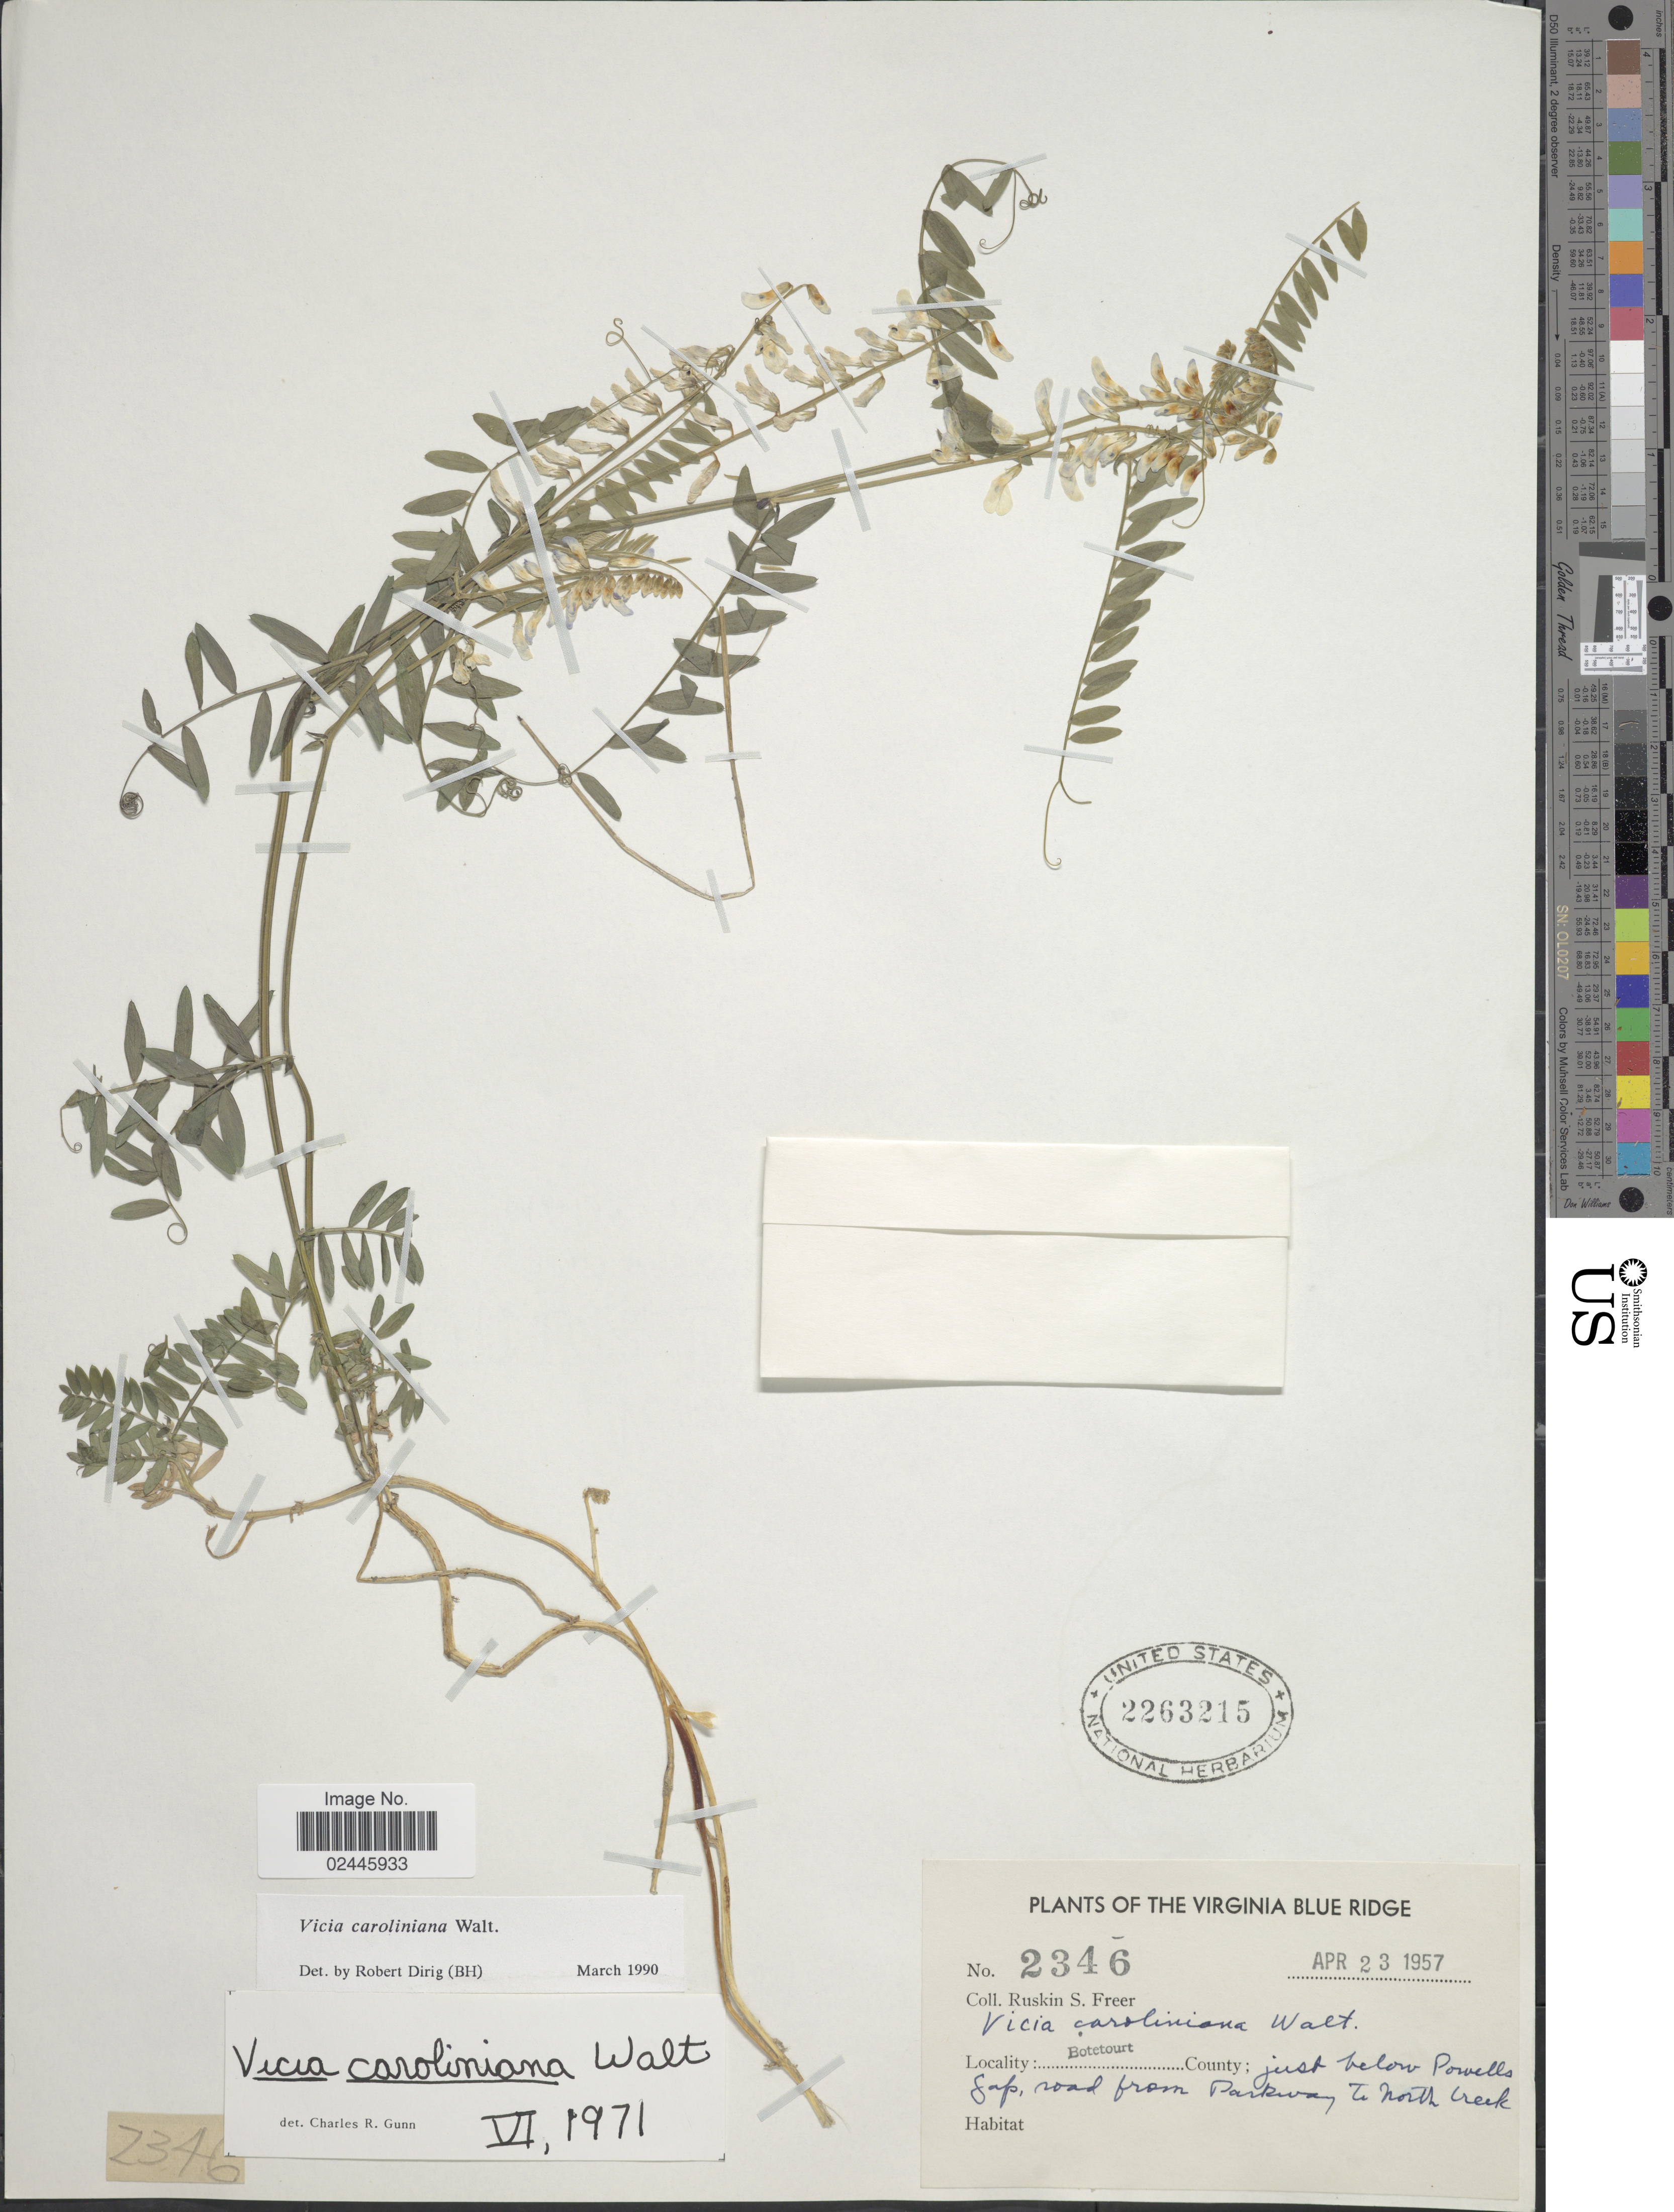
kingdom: Plantae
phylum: Tracheophyta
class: Magnoliopsida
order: Fabales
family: Fabaceae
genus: Vicia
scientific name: Vicia caroliniana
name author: Walter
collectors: R. Freer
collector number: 2346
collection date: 1957-04-23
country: United States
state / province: Virginia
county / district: Botetourt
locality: Virginia Blue Ridge, Botetourt County; just below Powells Gap, road from Parkway to north creek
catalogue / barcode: US 2263215